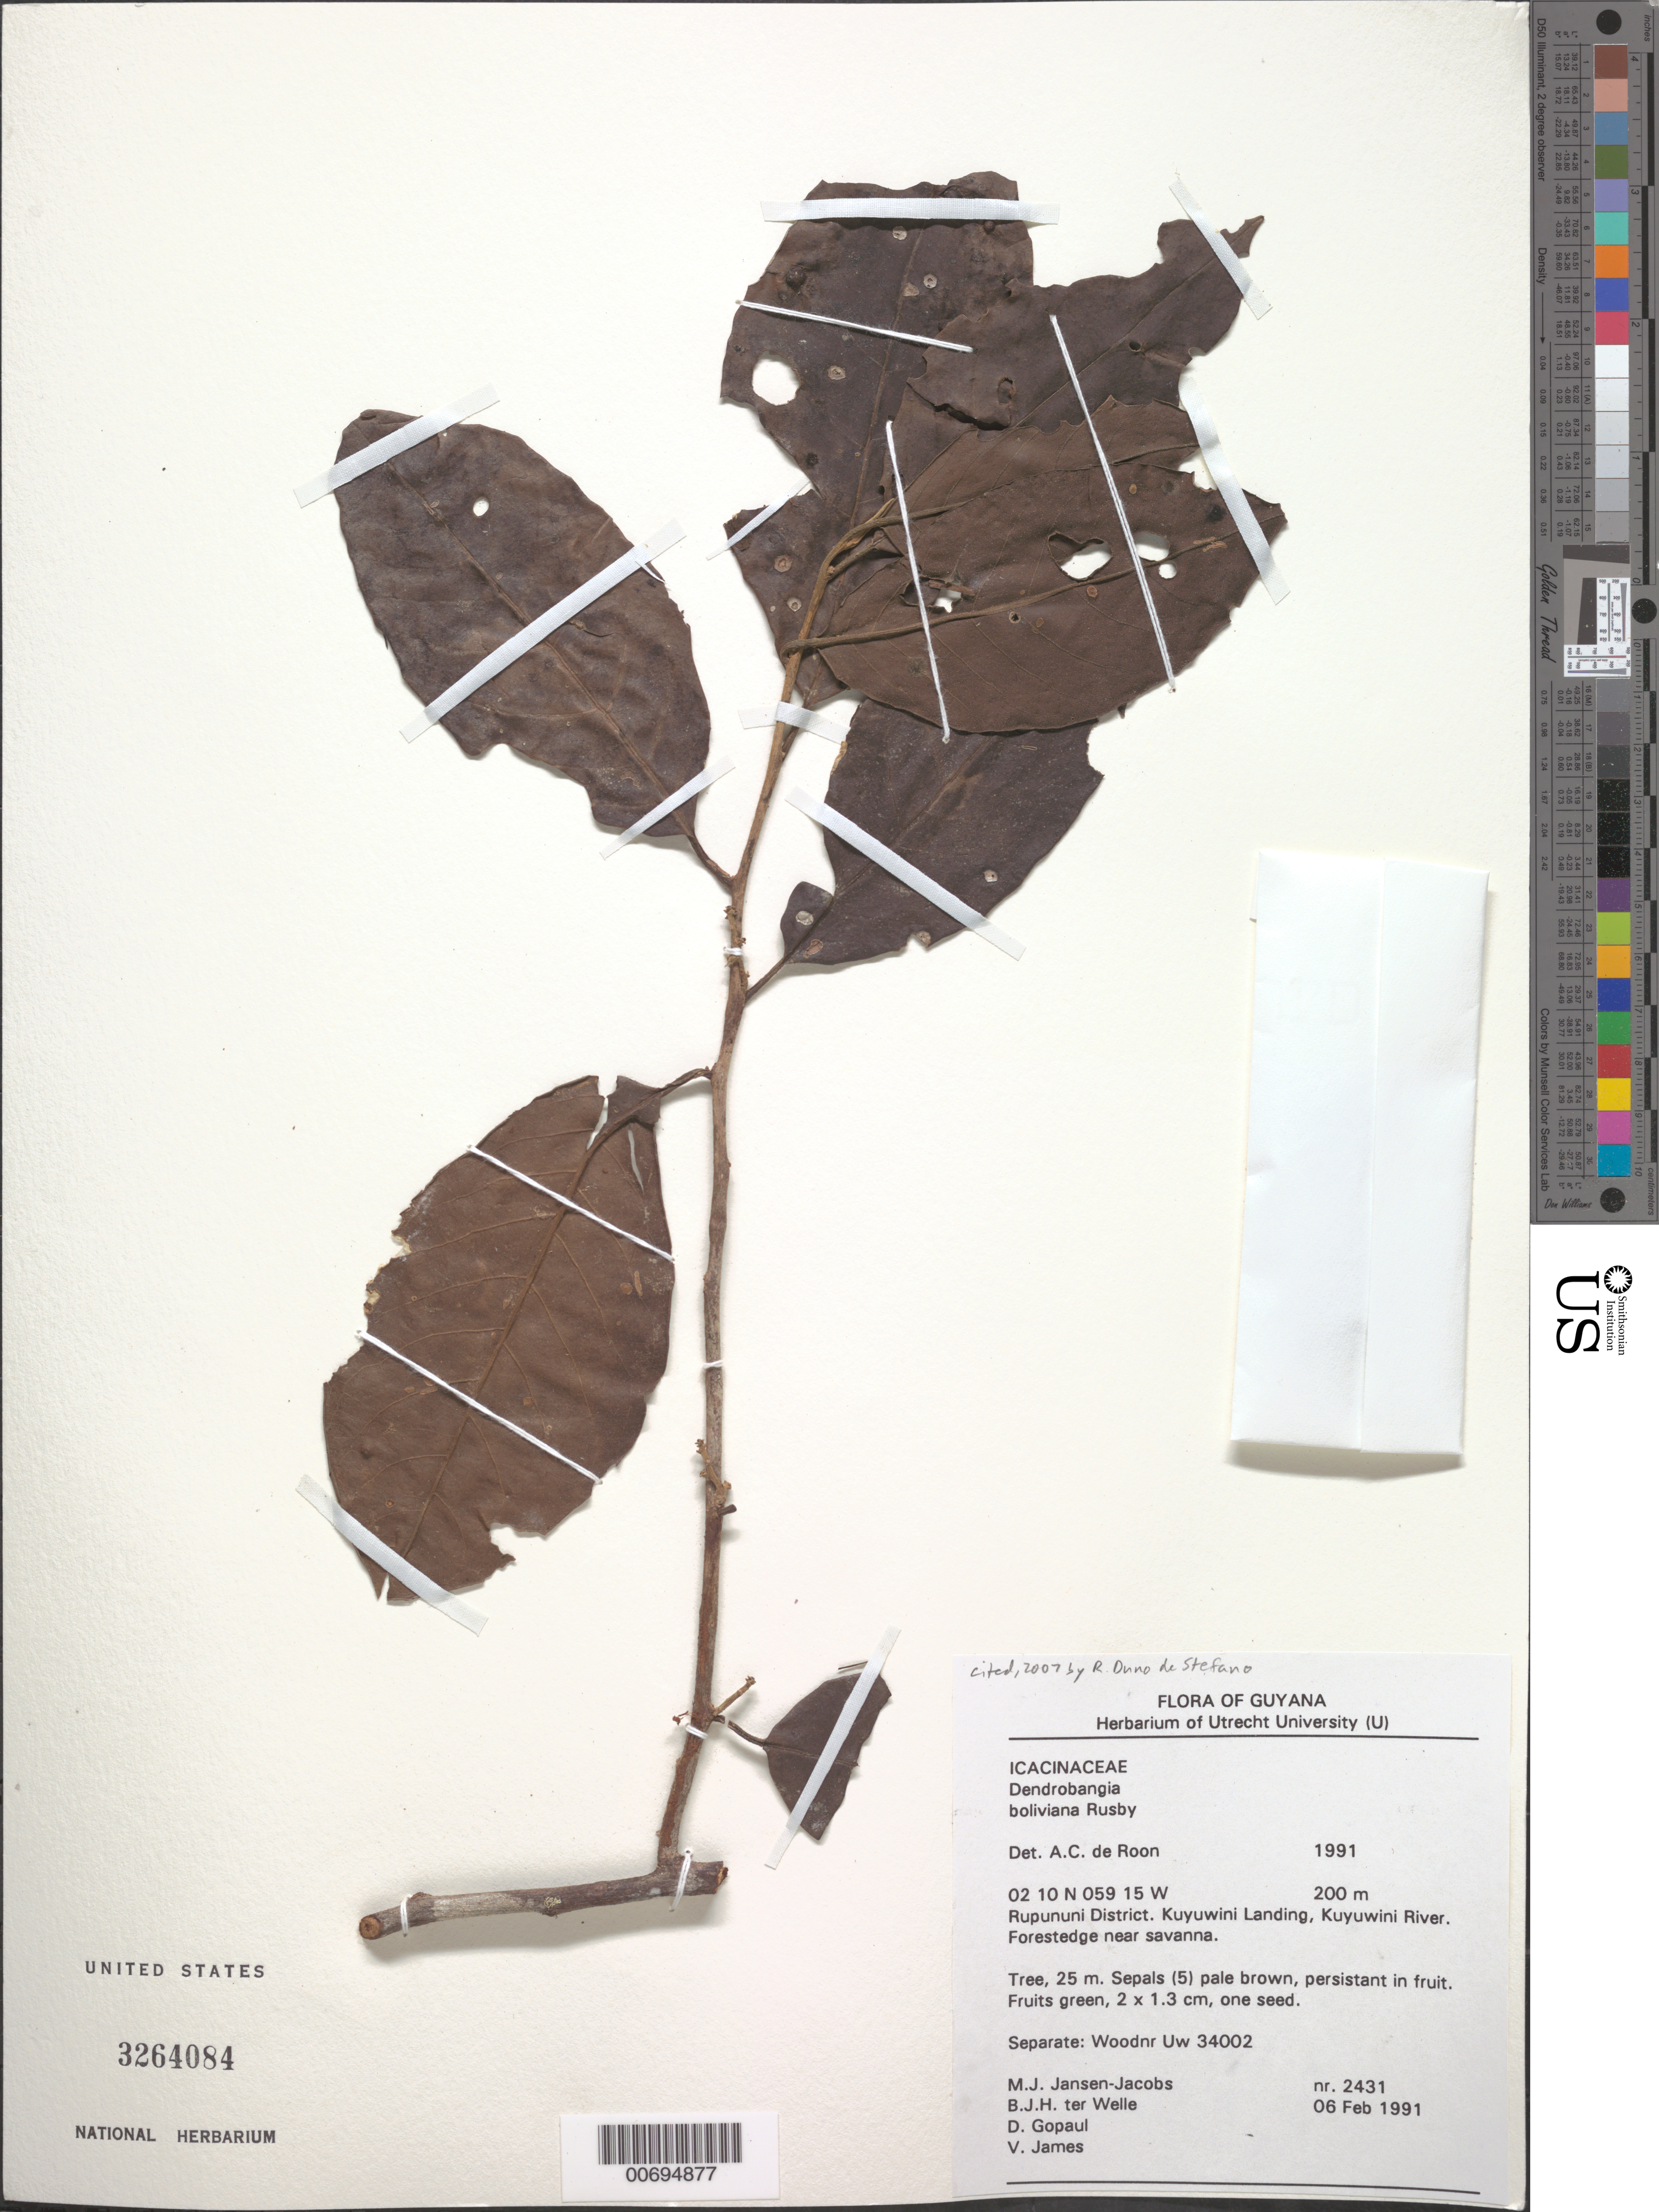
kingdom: Plantae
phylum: Tracheophyta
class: Magnoliopsida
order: Metteniusales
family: Metteniusaceae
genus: Dendrobangia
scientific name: Dendrobangia boliviana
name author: Rusby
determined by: de Roon, A. C.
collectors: M. J. Jansen-Jacobs, B. Welle, D. Gopaul & V. James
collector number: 2431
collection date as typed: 6-Feb-91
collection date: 1991-02-06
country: Guyana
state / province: U. Takutu-U. Essequibo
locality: Kuyuwini Landing, Kuyuwini River, Rupununi District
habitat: Forest edge near savanna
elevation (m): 200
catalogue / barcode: US 3264084